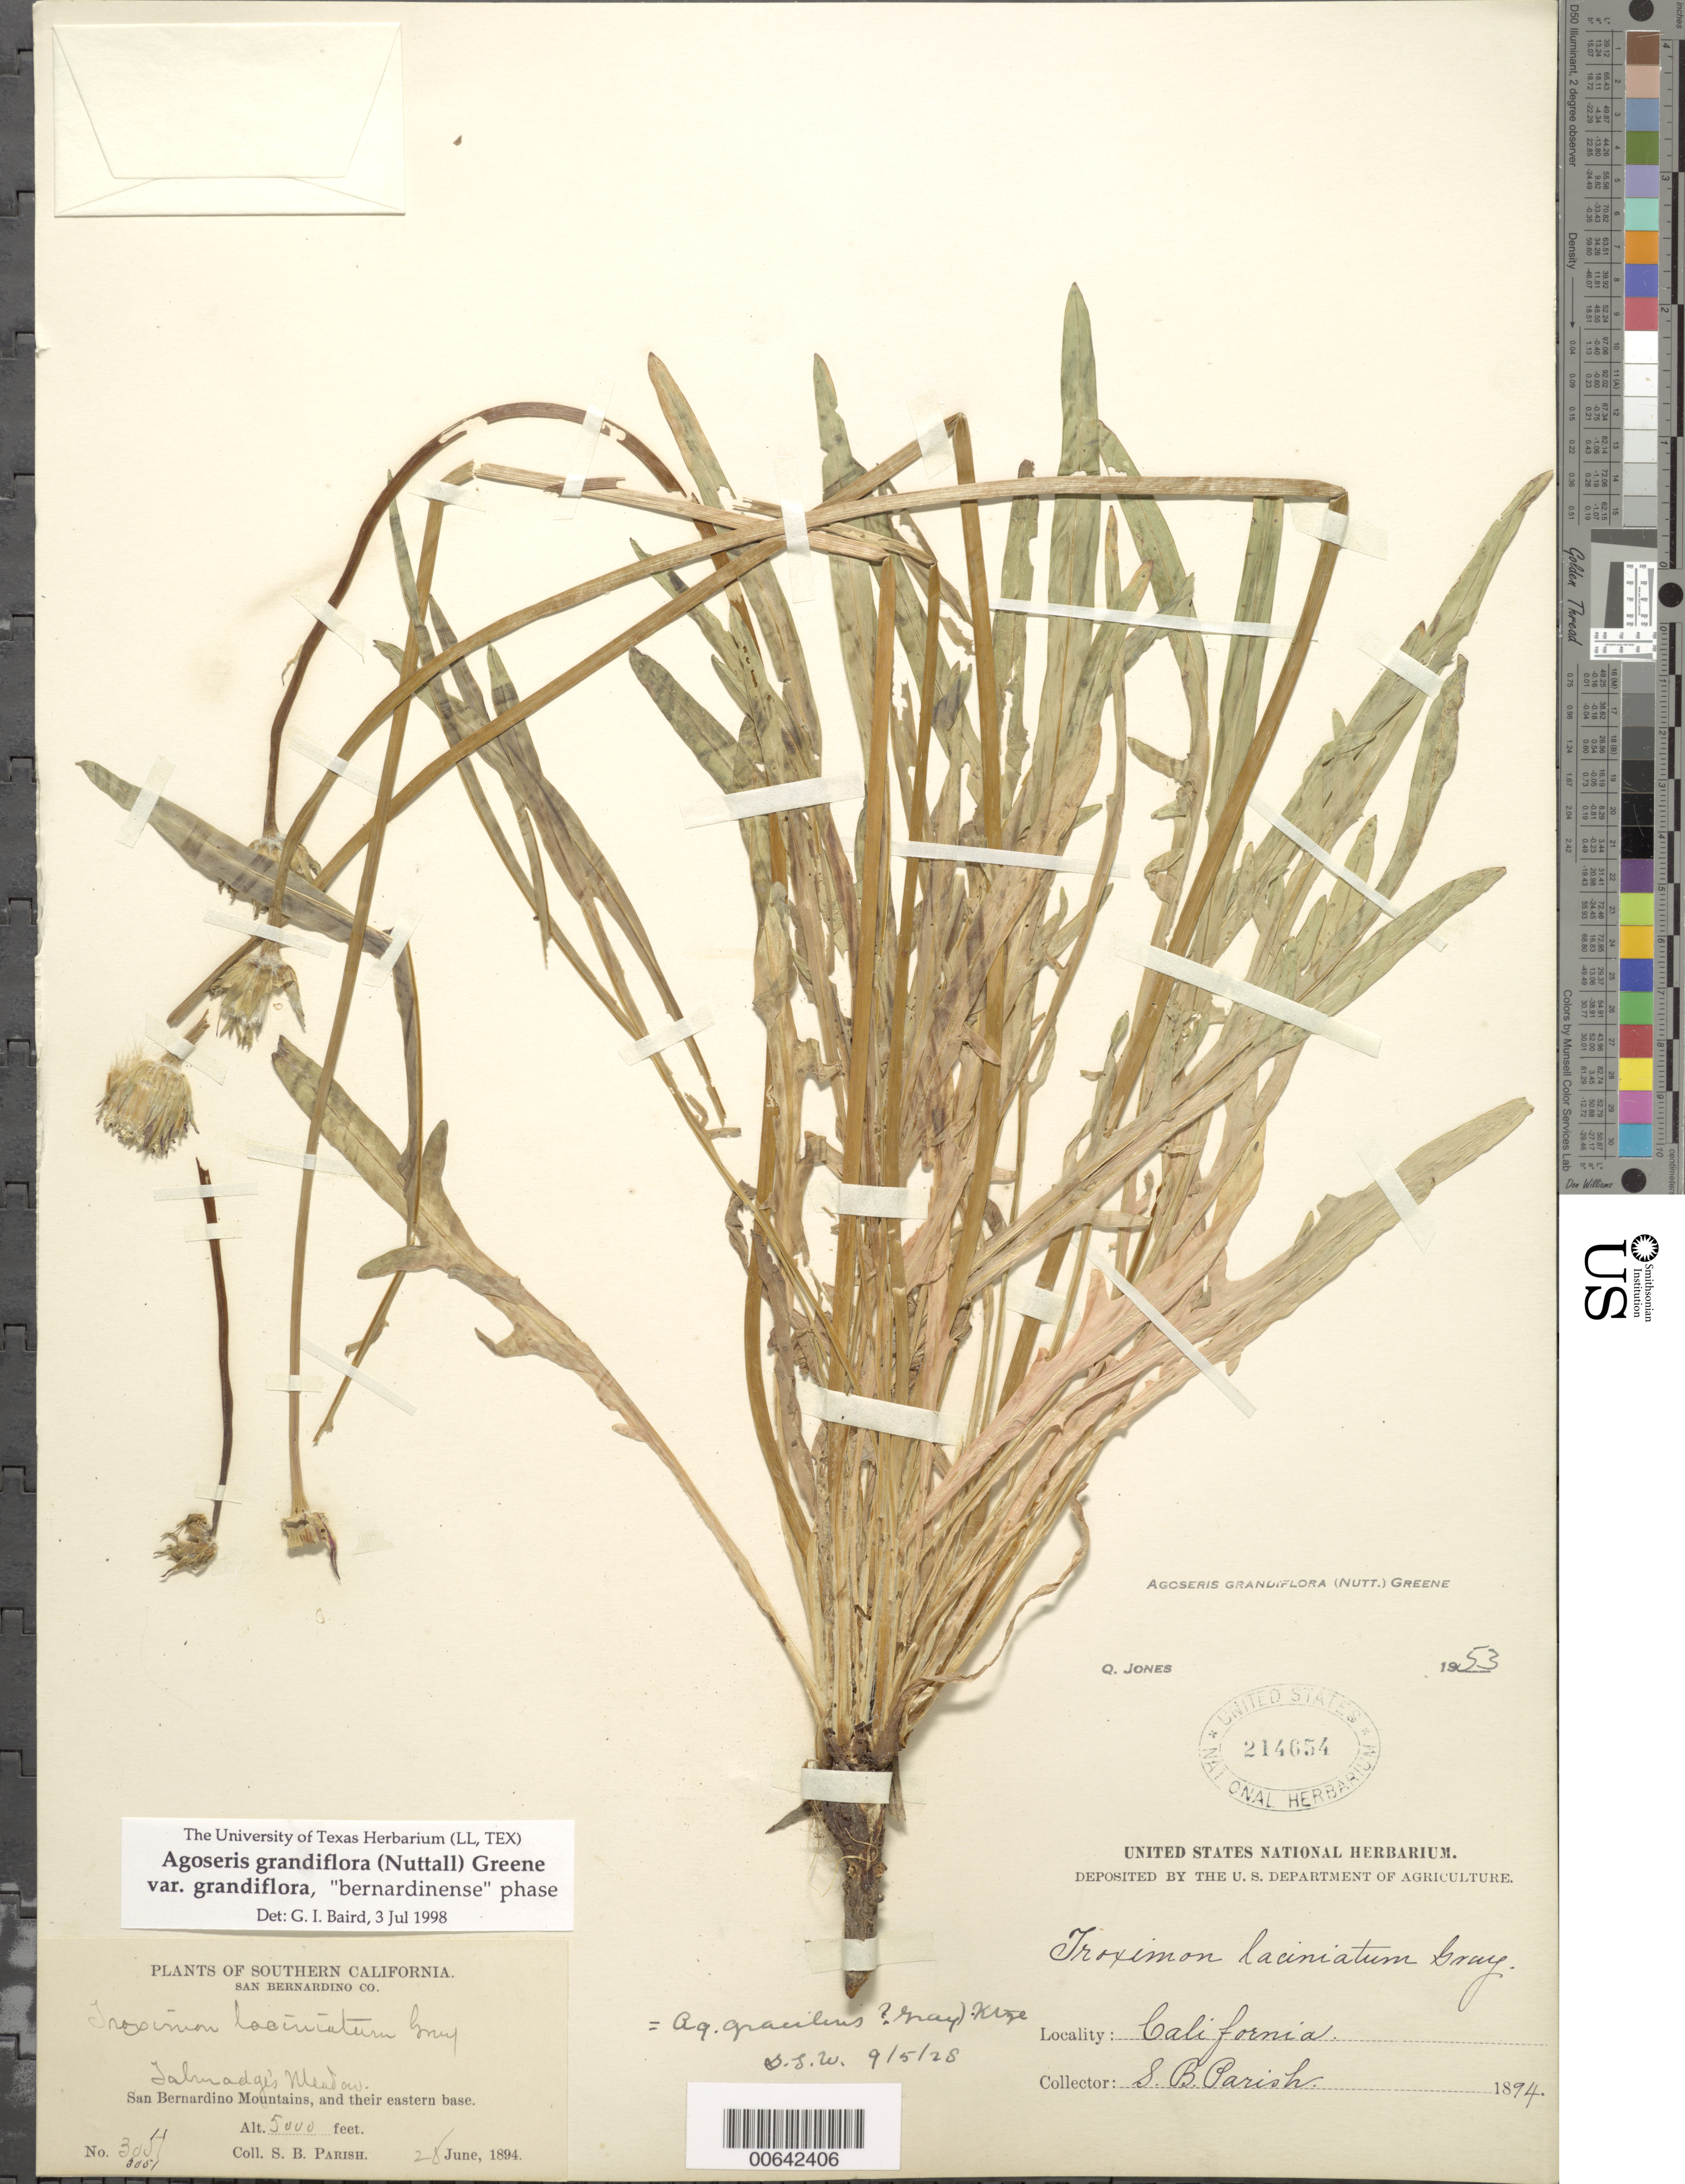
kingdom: Plantae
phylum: Tracheophyta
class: Magnoliopsida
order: Asterales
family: Asteraceae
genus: Agoseris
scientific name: Agoseris grandiflora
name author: (Nutt.) Greene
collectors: S. B. Parish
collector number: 3051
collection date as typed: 28 Jun 1894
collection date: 1894-06-28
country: United States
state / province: California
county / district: San Bernardino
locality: Jahuadge's (sp?) Meadow, San Bernardino Mts., and their eastern base.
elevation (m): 1524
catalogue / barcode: US 214654